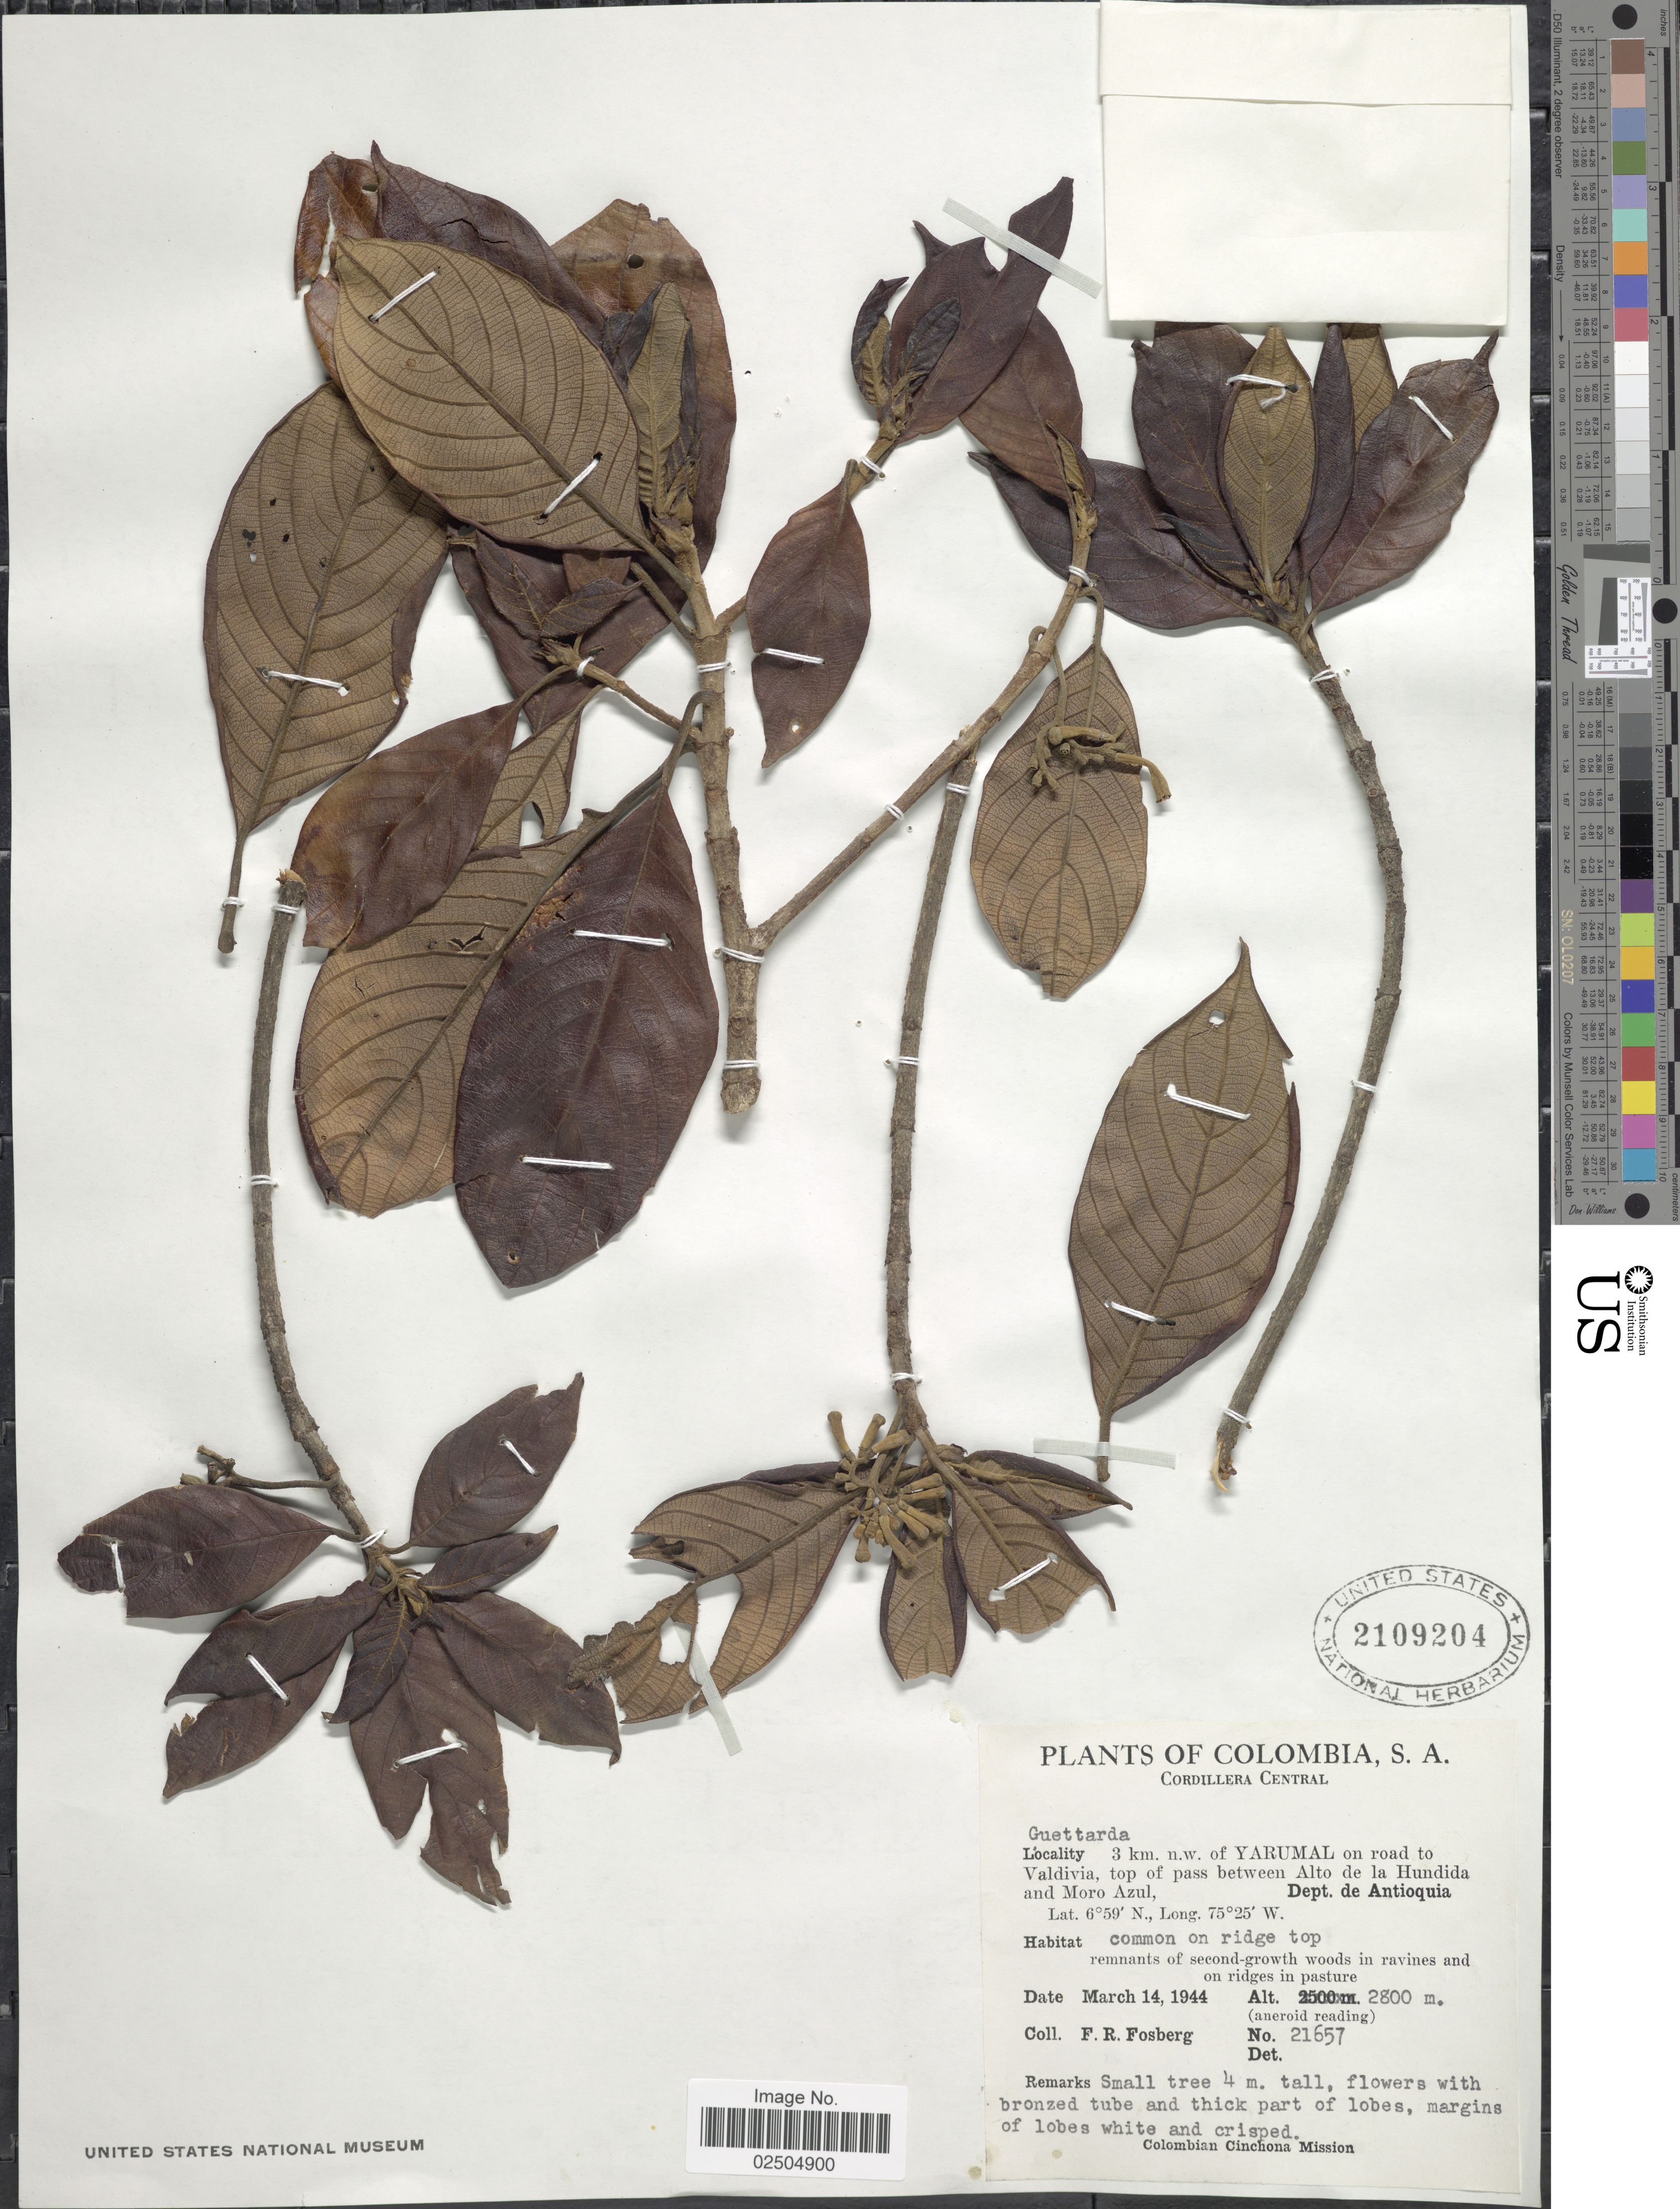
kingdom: Plantae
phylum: Tracheophyta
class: Magnoliopsida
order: Gentianales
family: Rubiaceae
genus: Guettarda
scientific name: Guettarda sp.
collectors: F. R. Fosberg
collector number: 21657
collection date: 1944-03-14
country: Colombia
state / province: Antioquia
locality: Cordillera Central, 3 km. n.w. of Yarumal on road to Valdivia, top of pass between Alto de la Hundida and Moro Azul, Dept. de Antioquia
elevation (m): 2800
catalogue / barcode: US 2109204